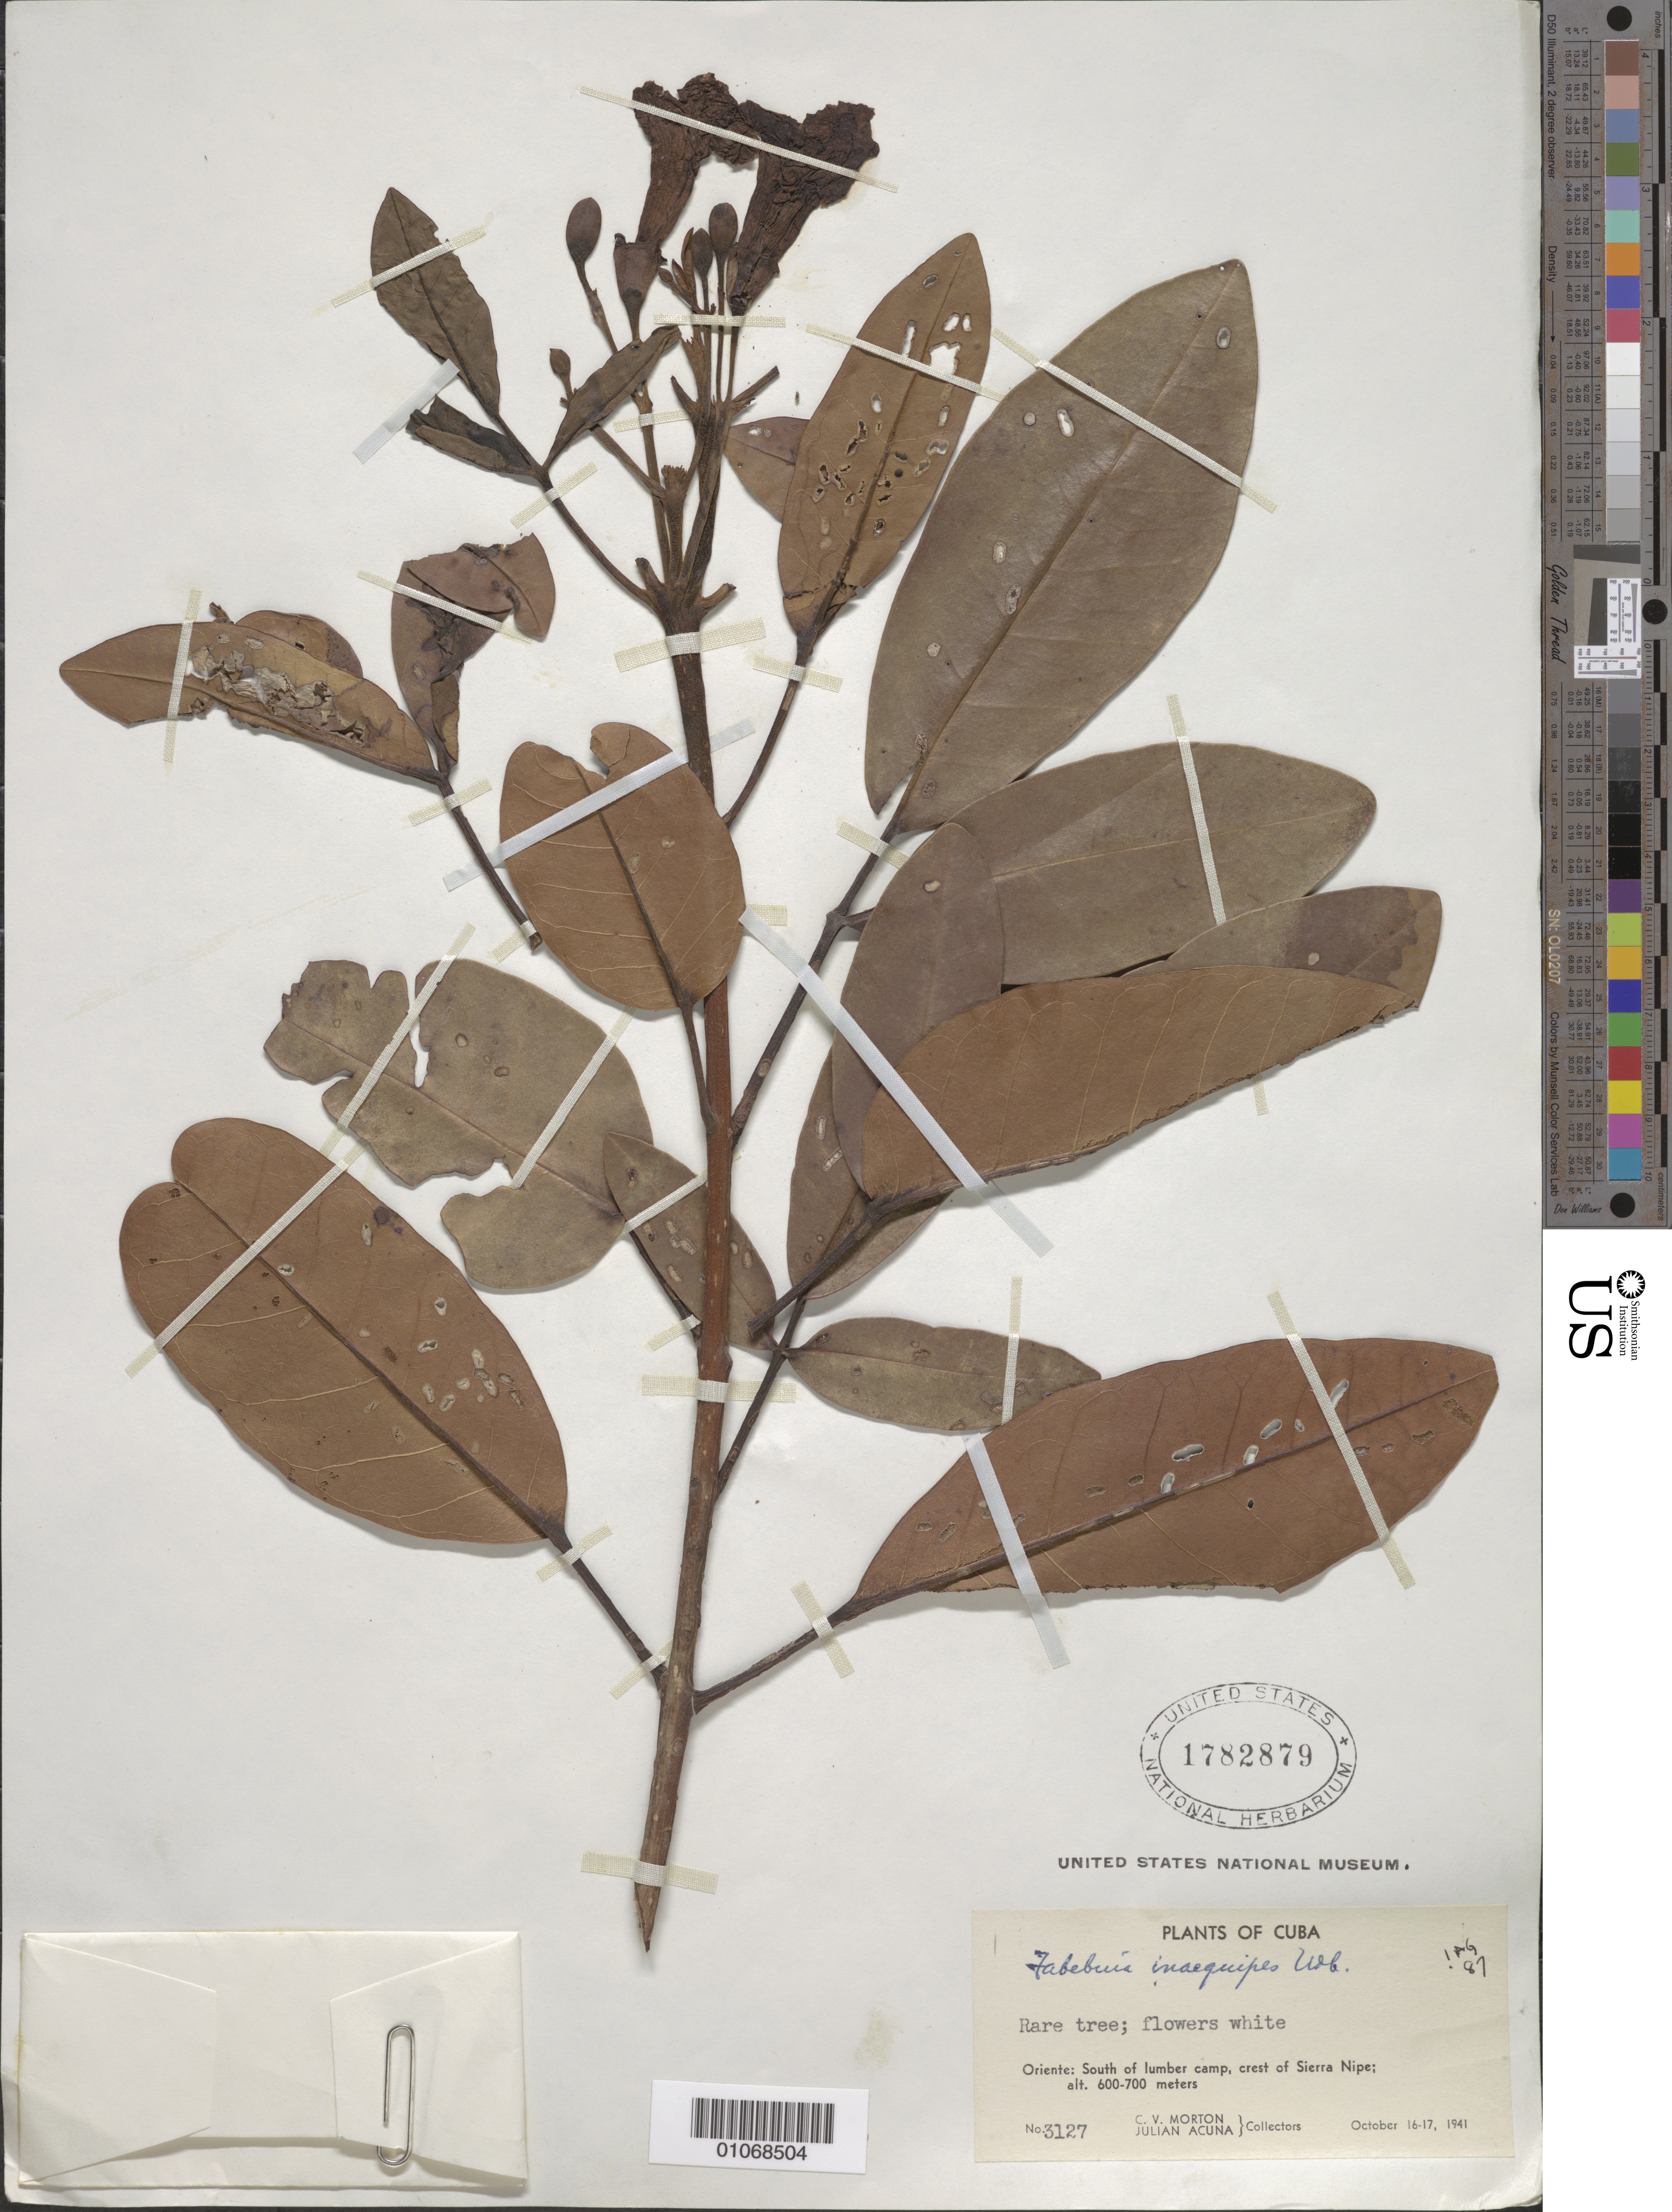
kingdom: Plantae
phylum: Tracheophyta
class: Magnoliopsida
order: Lamiales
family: Bignoniaceae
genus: Tabebuia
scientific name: Tabebuia heterophylla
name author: (DC.) Britton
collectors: C. V. Morton & J. Acuña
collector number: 3127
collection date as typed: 16 Oct 1941 to 17 Oct 1941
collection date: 1941-10-16/1941-10-17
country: Cuba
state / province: Holguín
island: Cuba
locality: South of lumber camp, crest of Sierra Nipe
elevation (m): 600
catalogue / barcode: US 1782879